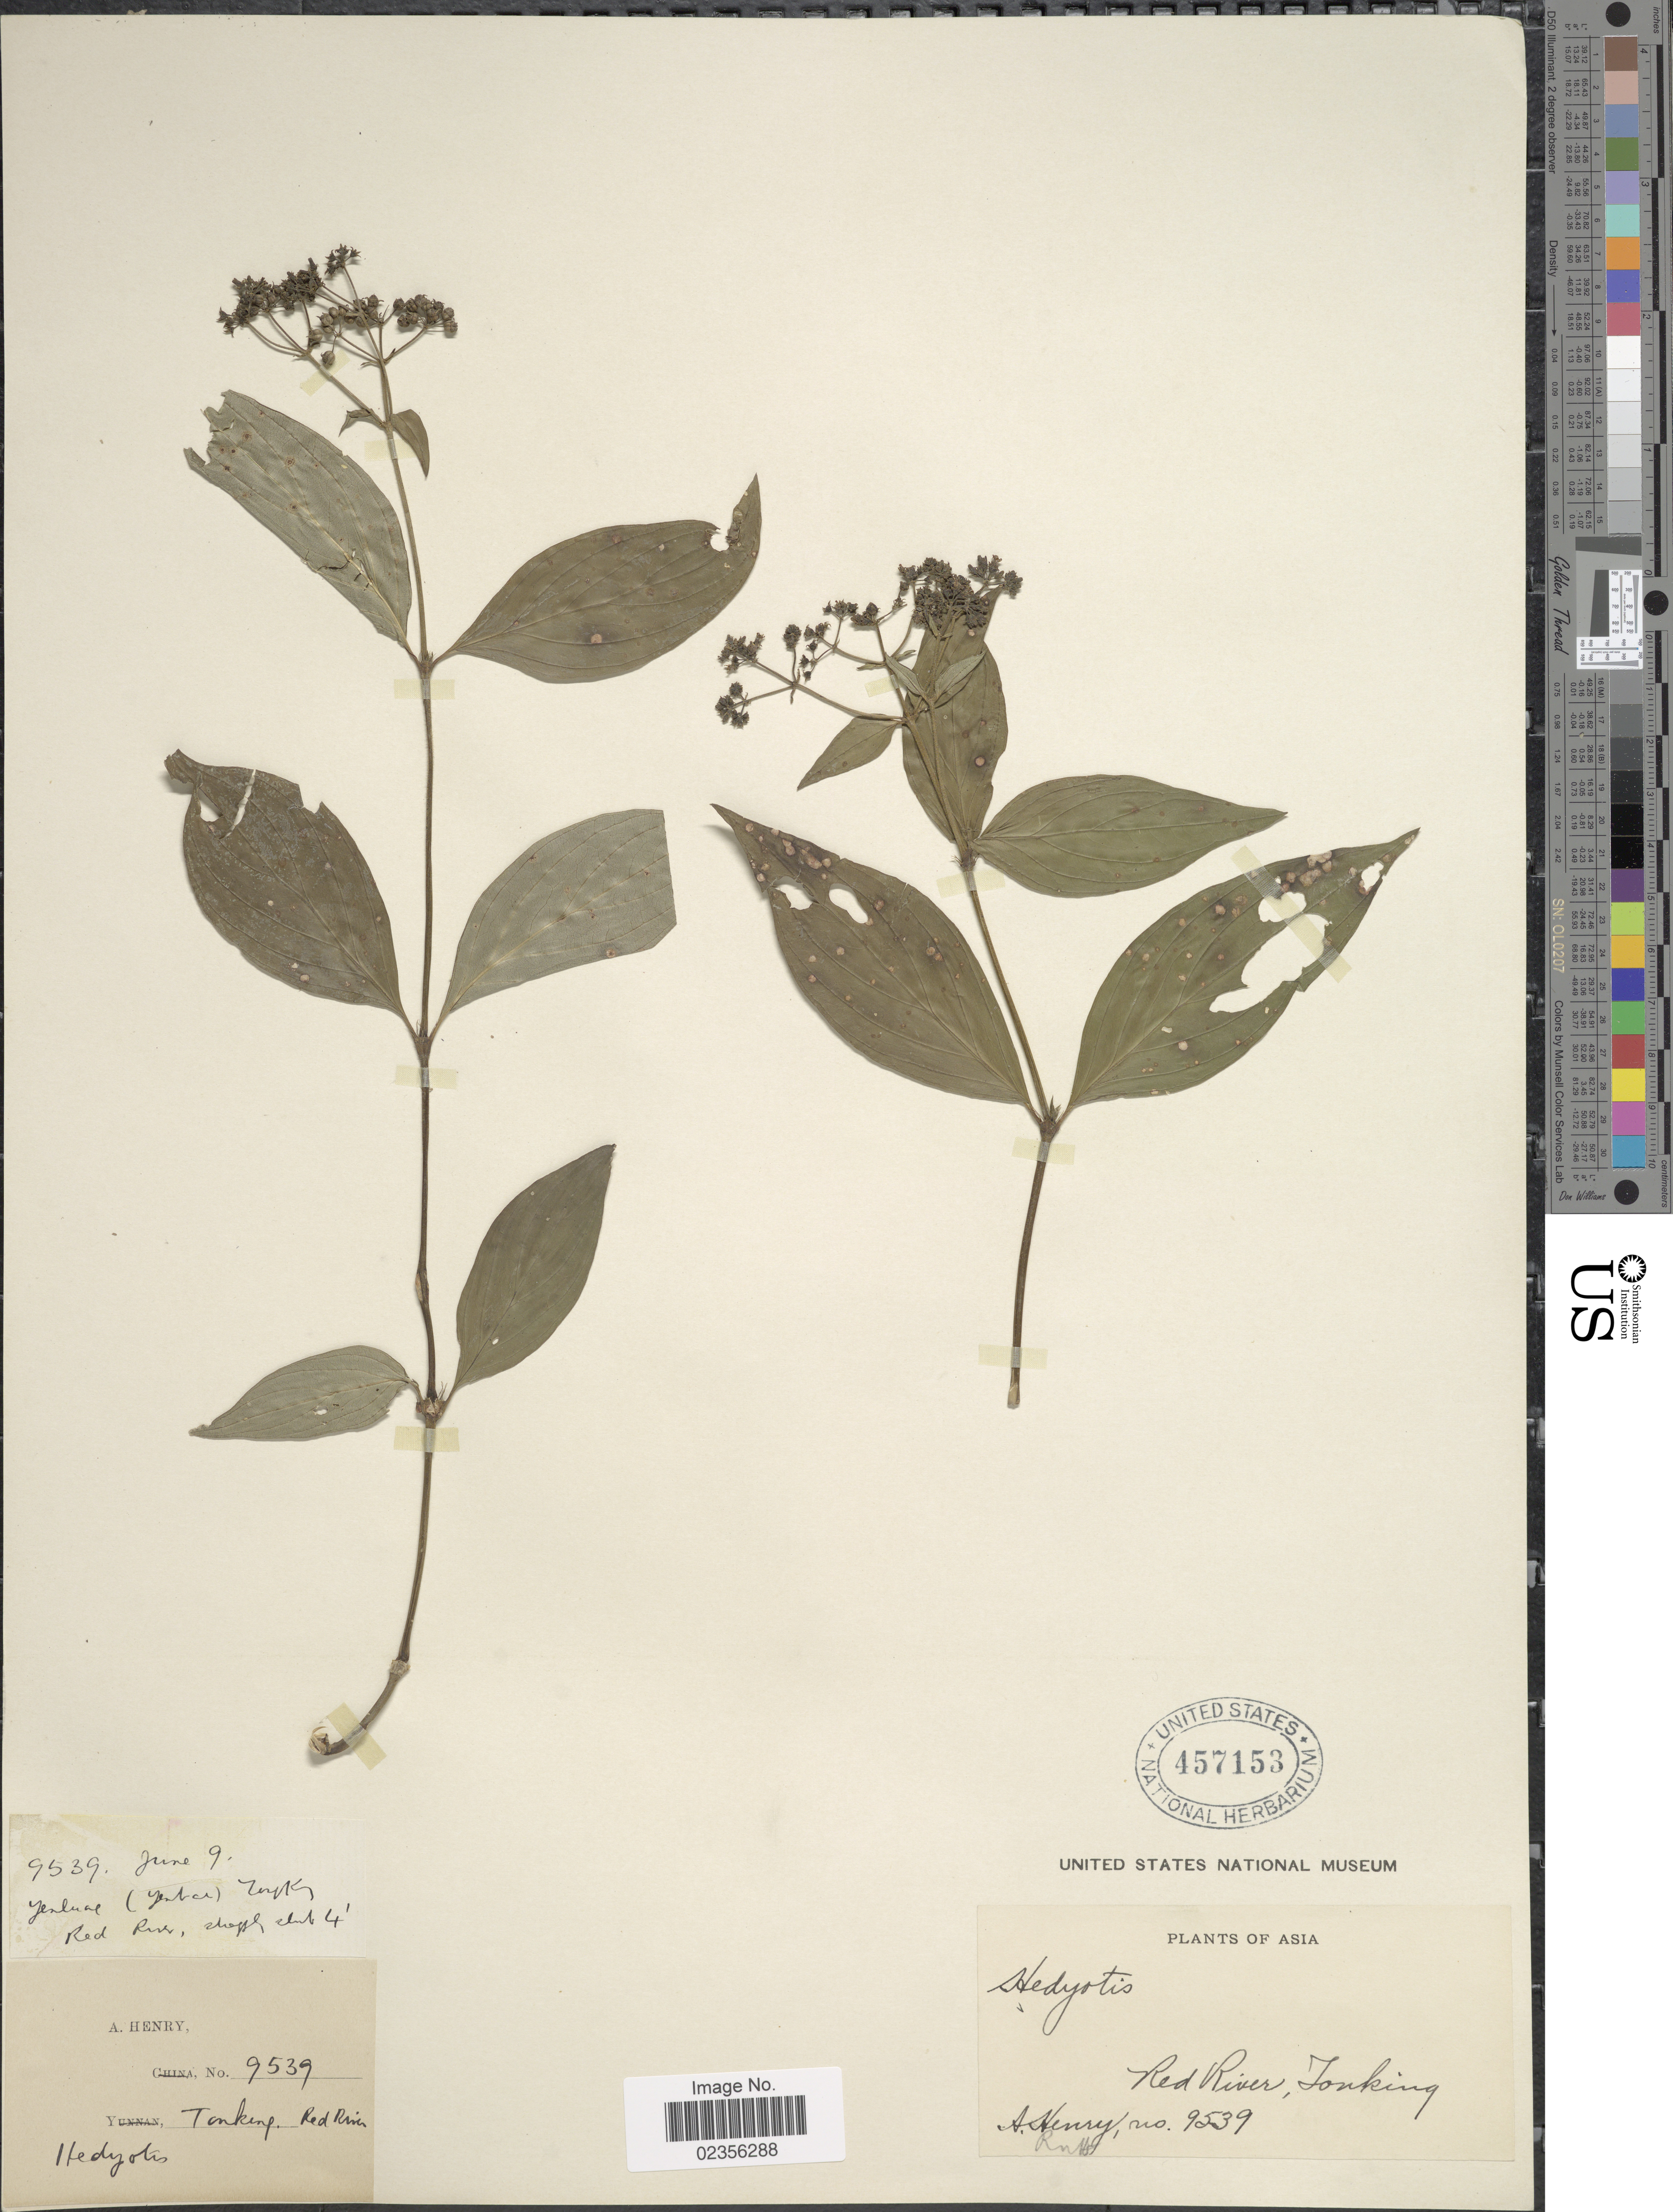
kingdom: Plantae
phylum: Tracheophyta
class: Magnoliopsida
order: Gentianales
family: Rubiaceae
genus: Hedyotis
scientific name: Hedyotis sp.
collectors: A. Henry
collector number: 9539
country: Myanmar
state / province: Shan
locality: Asia, Red River, Tonking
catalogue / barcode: US 457153